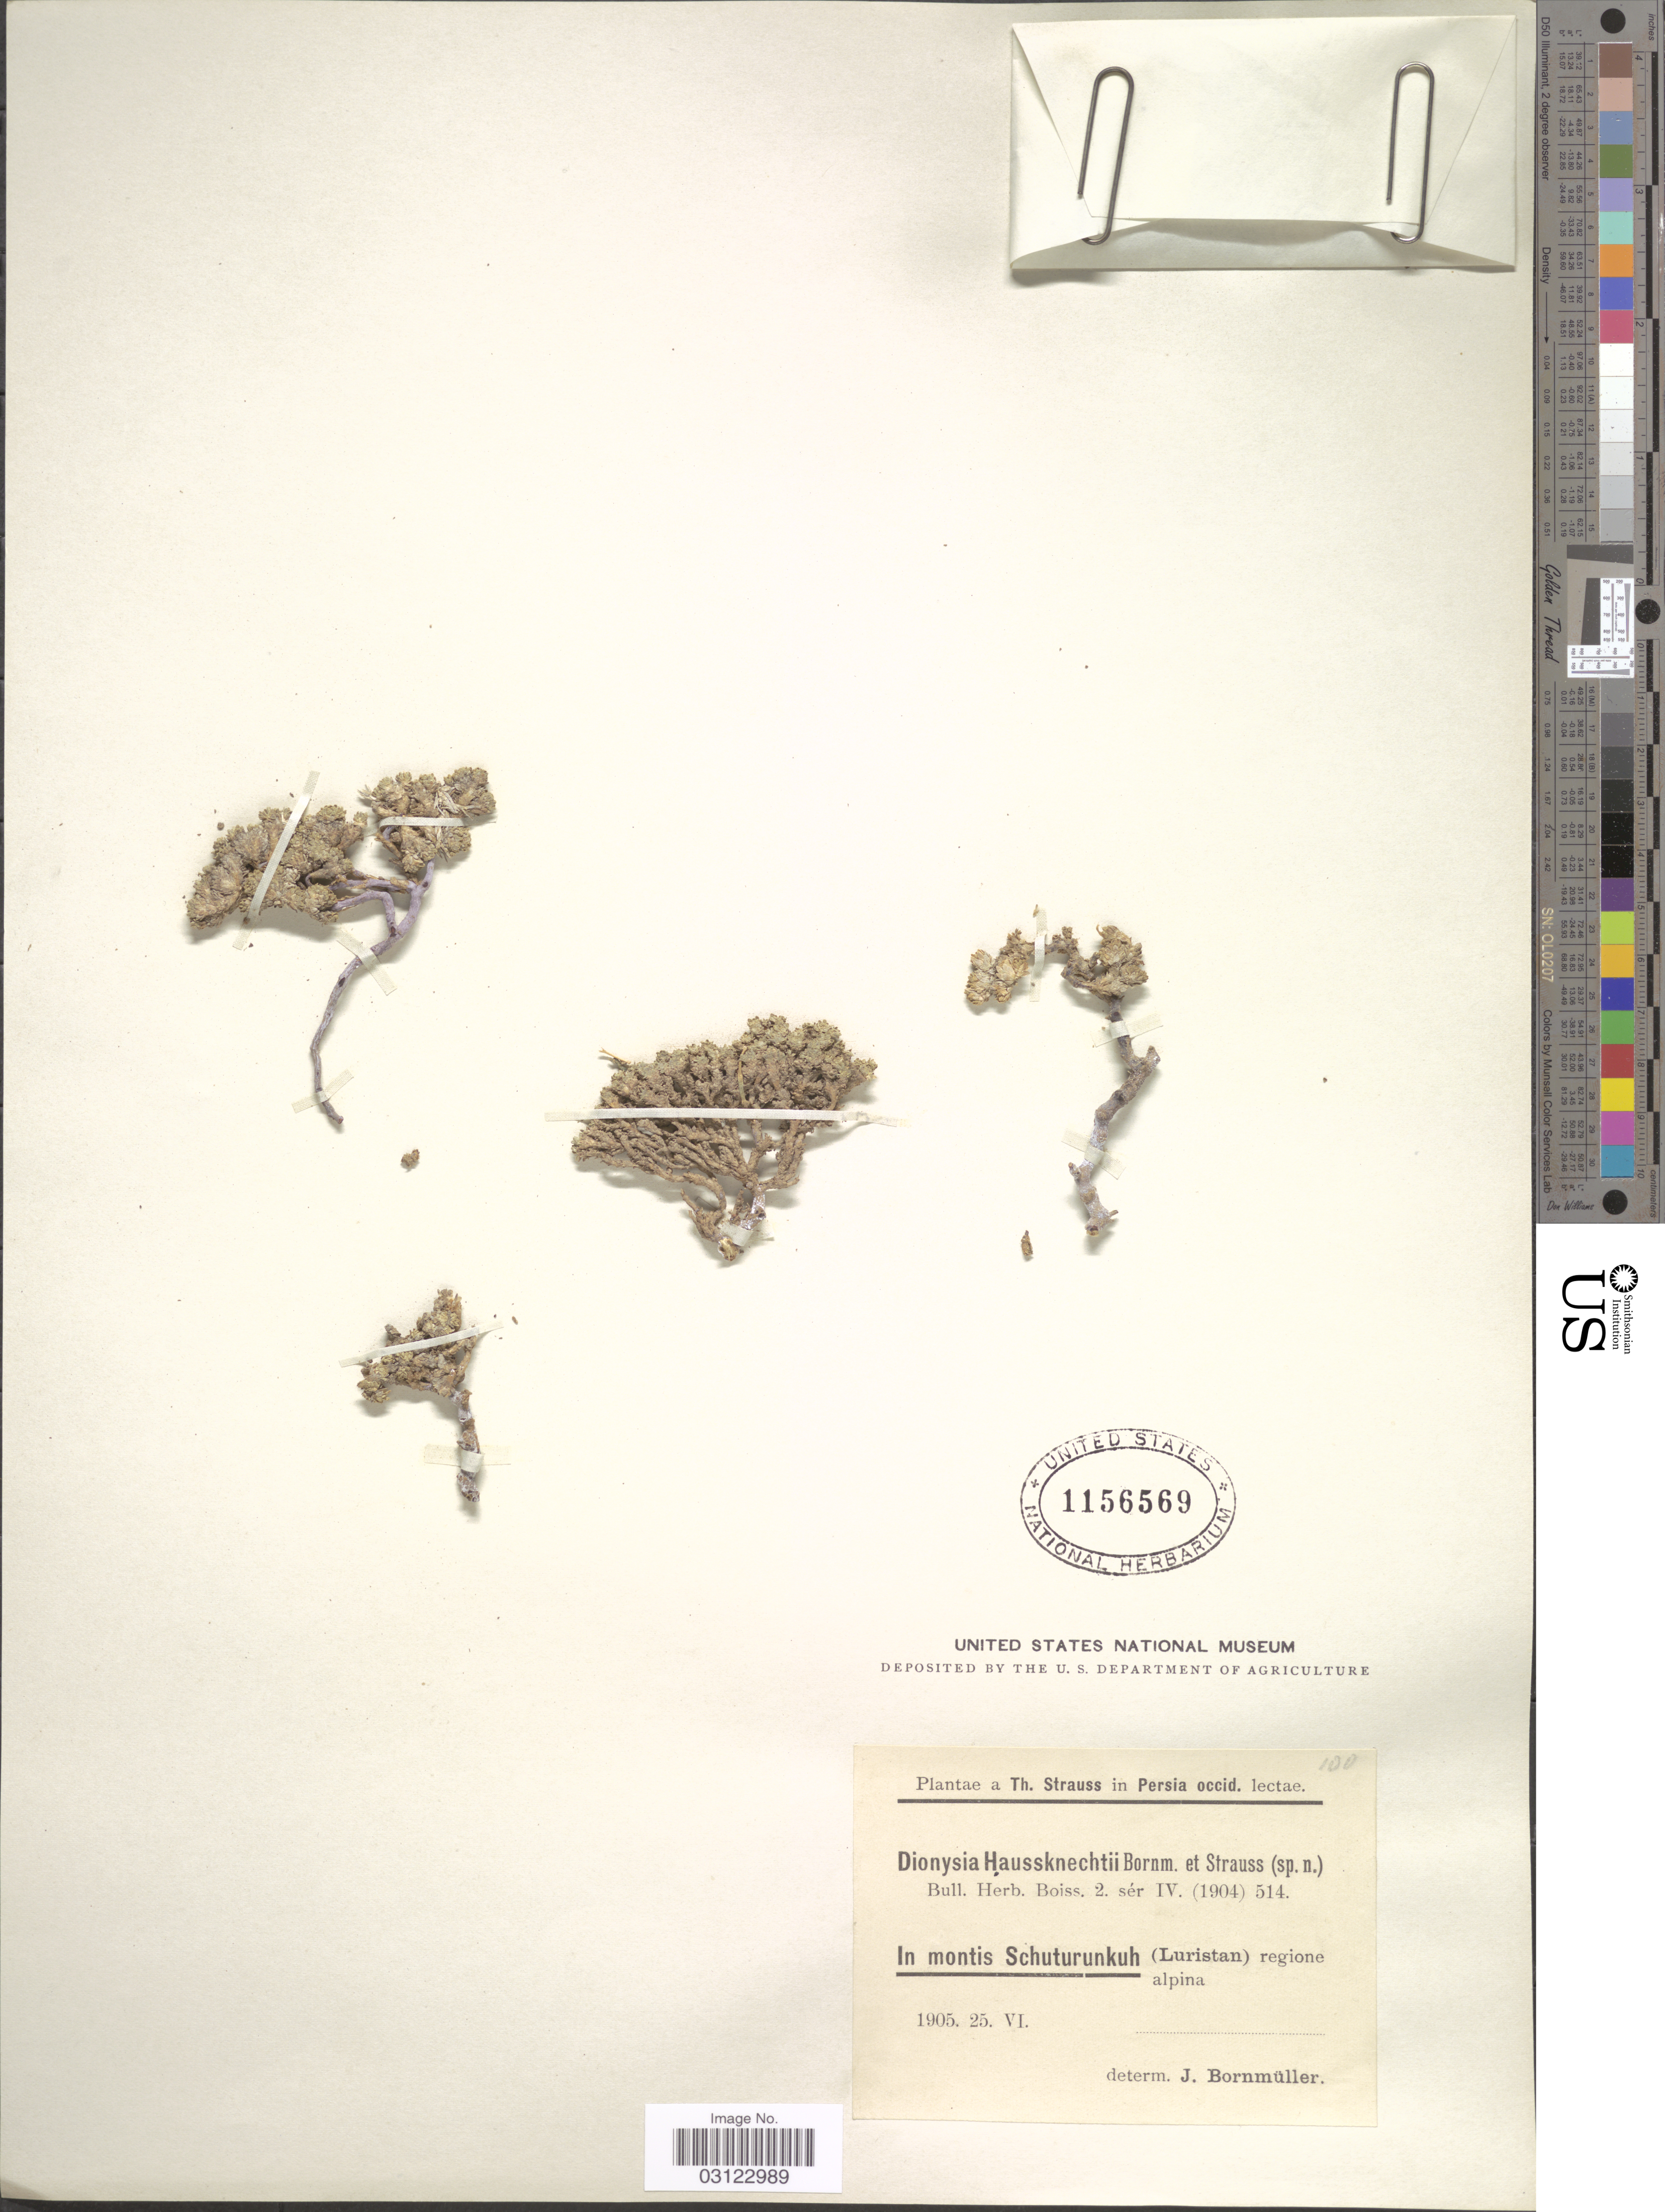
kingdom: Plantae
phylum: Tracheophyta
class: Magnoliopsida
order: Ericales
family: Primulaceae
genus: Dionysia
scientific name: Dionysia haussknechtii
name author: Bornm. & Strauss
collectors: T. Strauss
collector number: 100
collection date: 1905-06-25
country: Iran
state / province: Lorestan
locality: Persia occid. In montis Schuturunkuh (Luristan) regione alpina.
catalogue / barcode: US 1156569